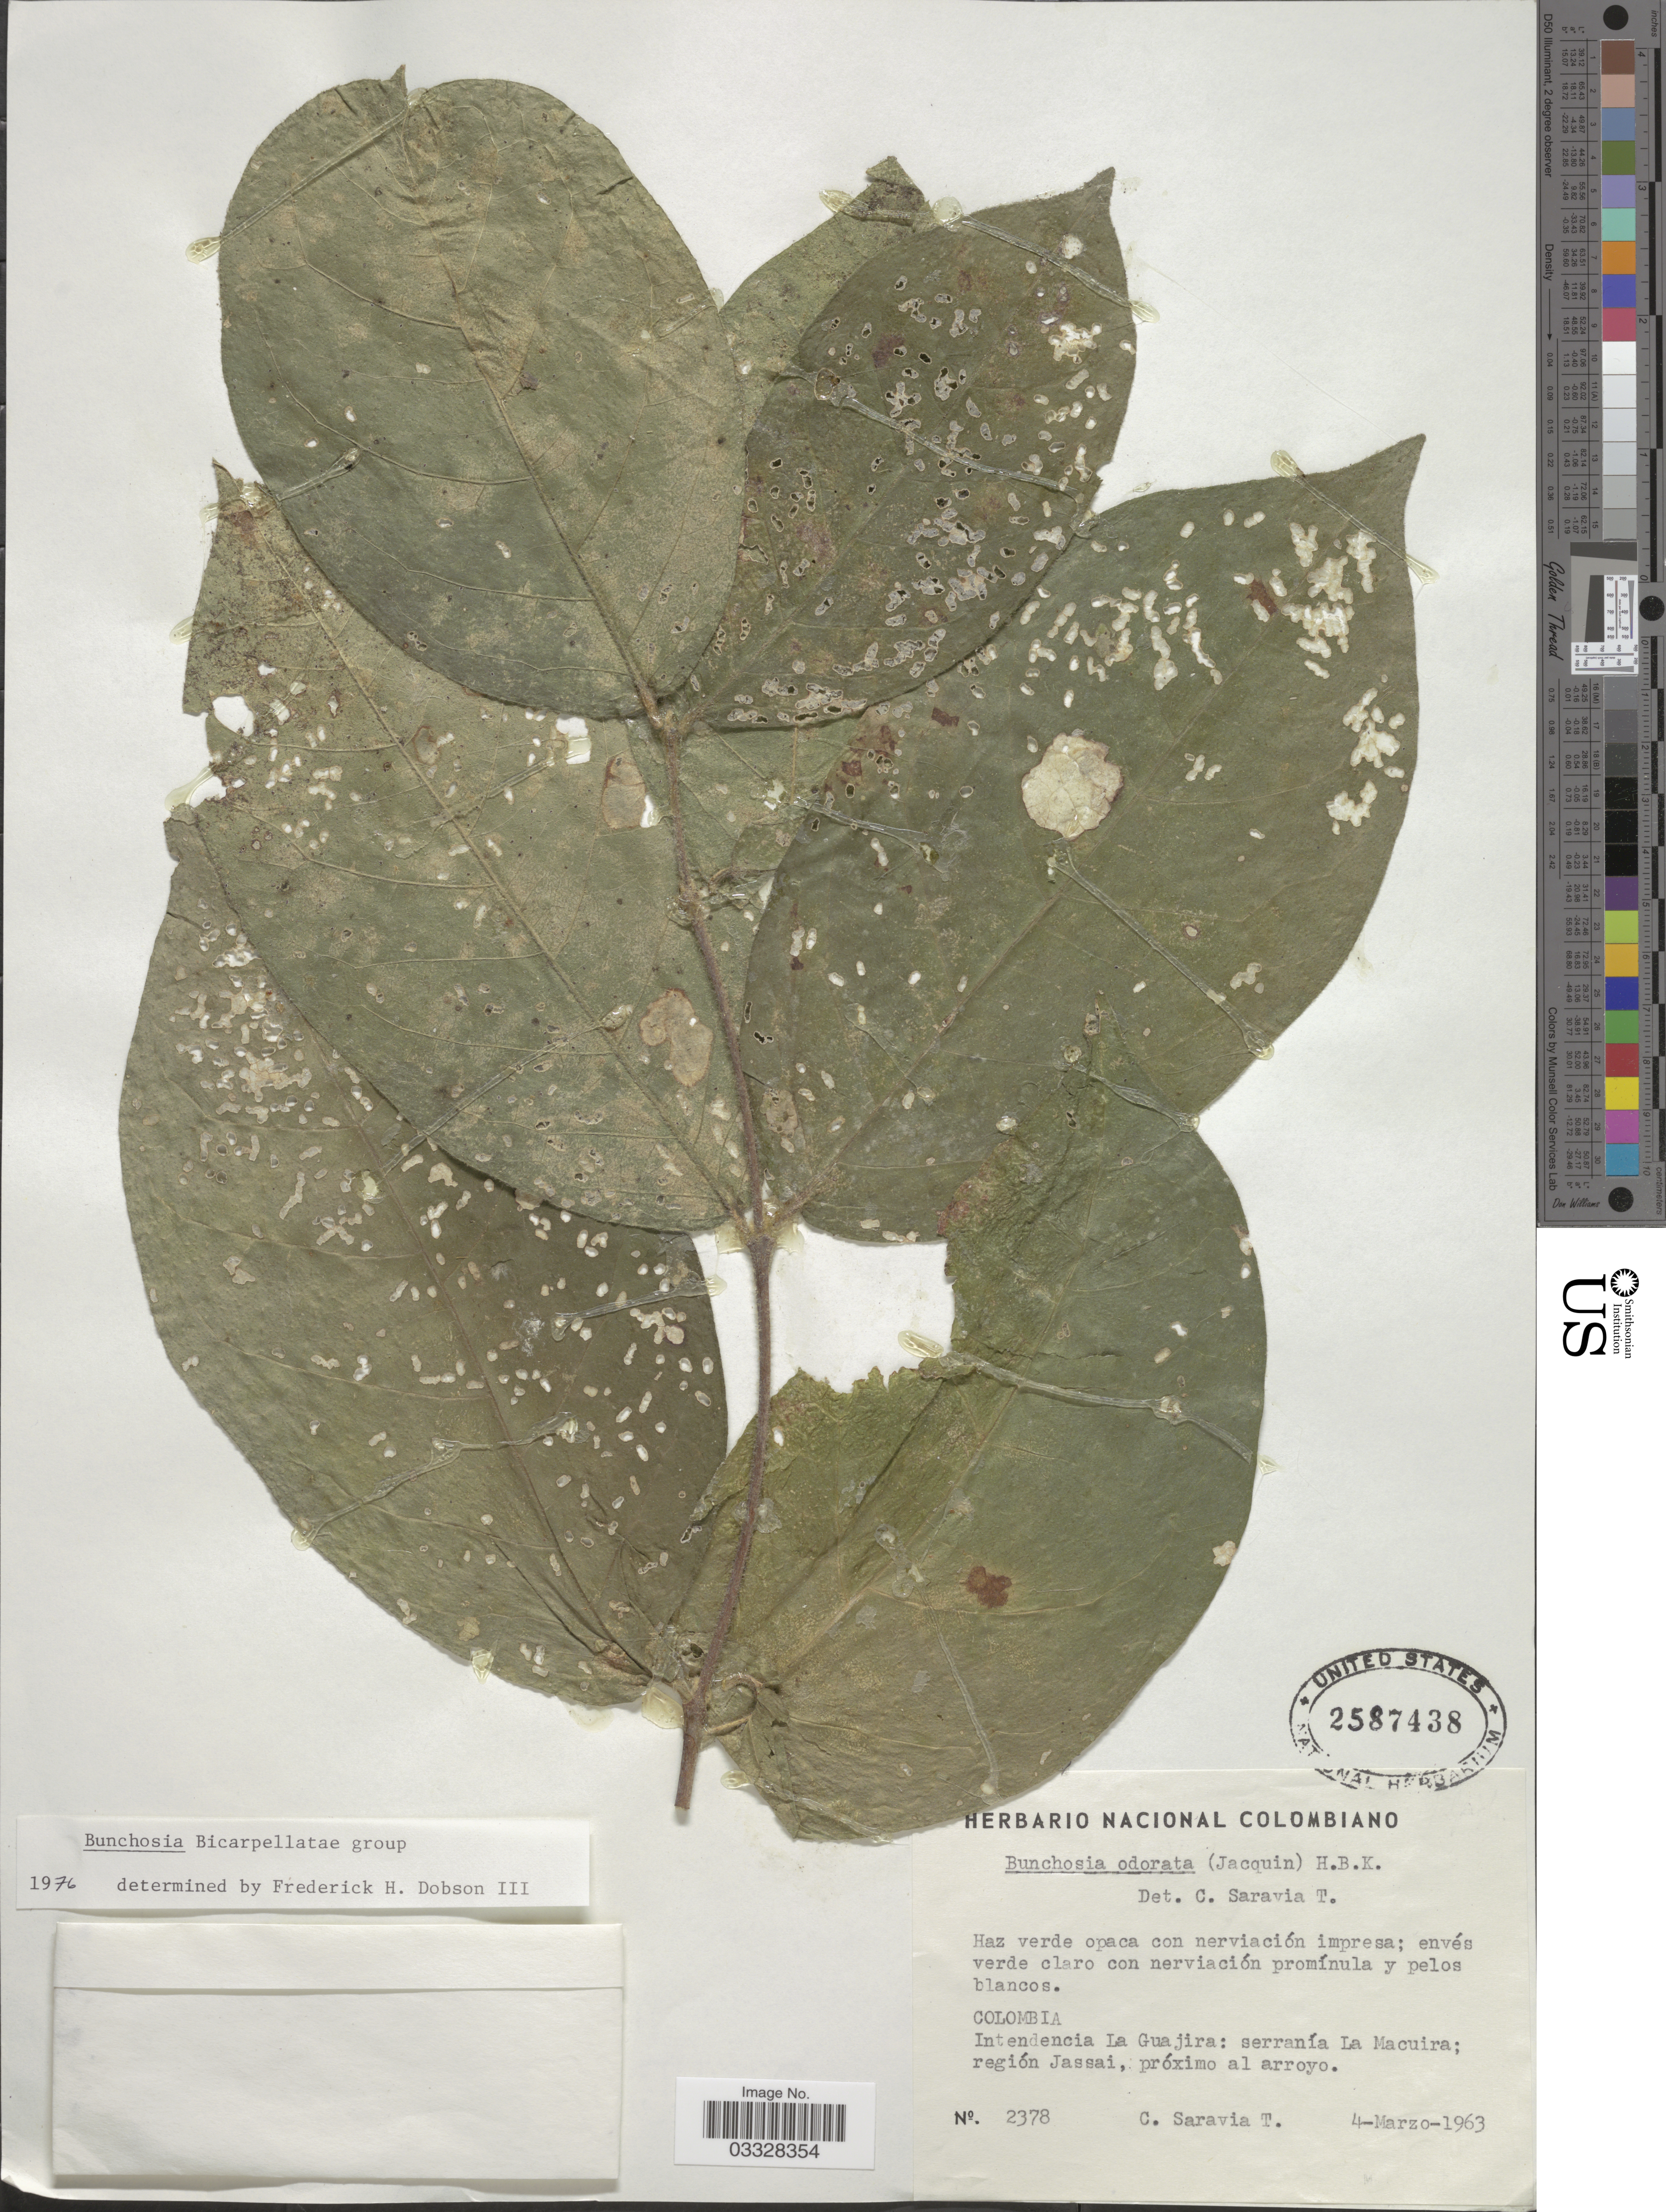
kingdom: Plantae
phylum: Tracheophyta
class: Magnoliopsida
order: Malpighiales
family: Malpighiaceae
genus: Bunchosia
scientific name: Bunchosia odorata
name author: (Jacq.) DC.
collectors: C. Saravia T.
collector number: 2378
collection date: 1963-03-04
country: Colombia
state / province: La Guajira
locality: Intendencia La Guajira: serranía La Macuira; región Jassai, próximo al arroyo.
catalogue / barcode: US 2587438